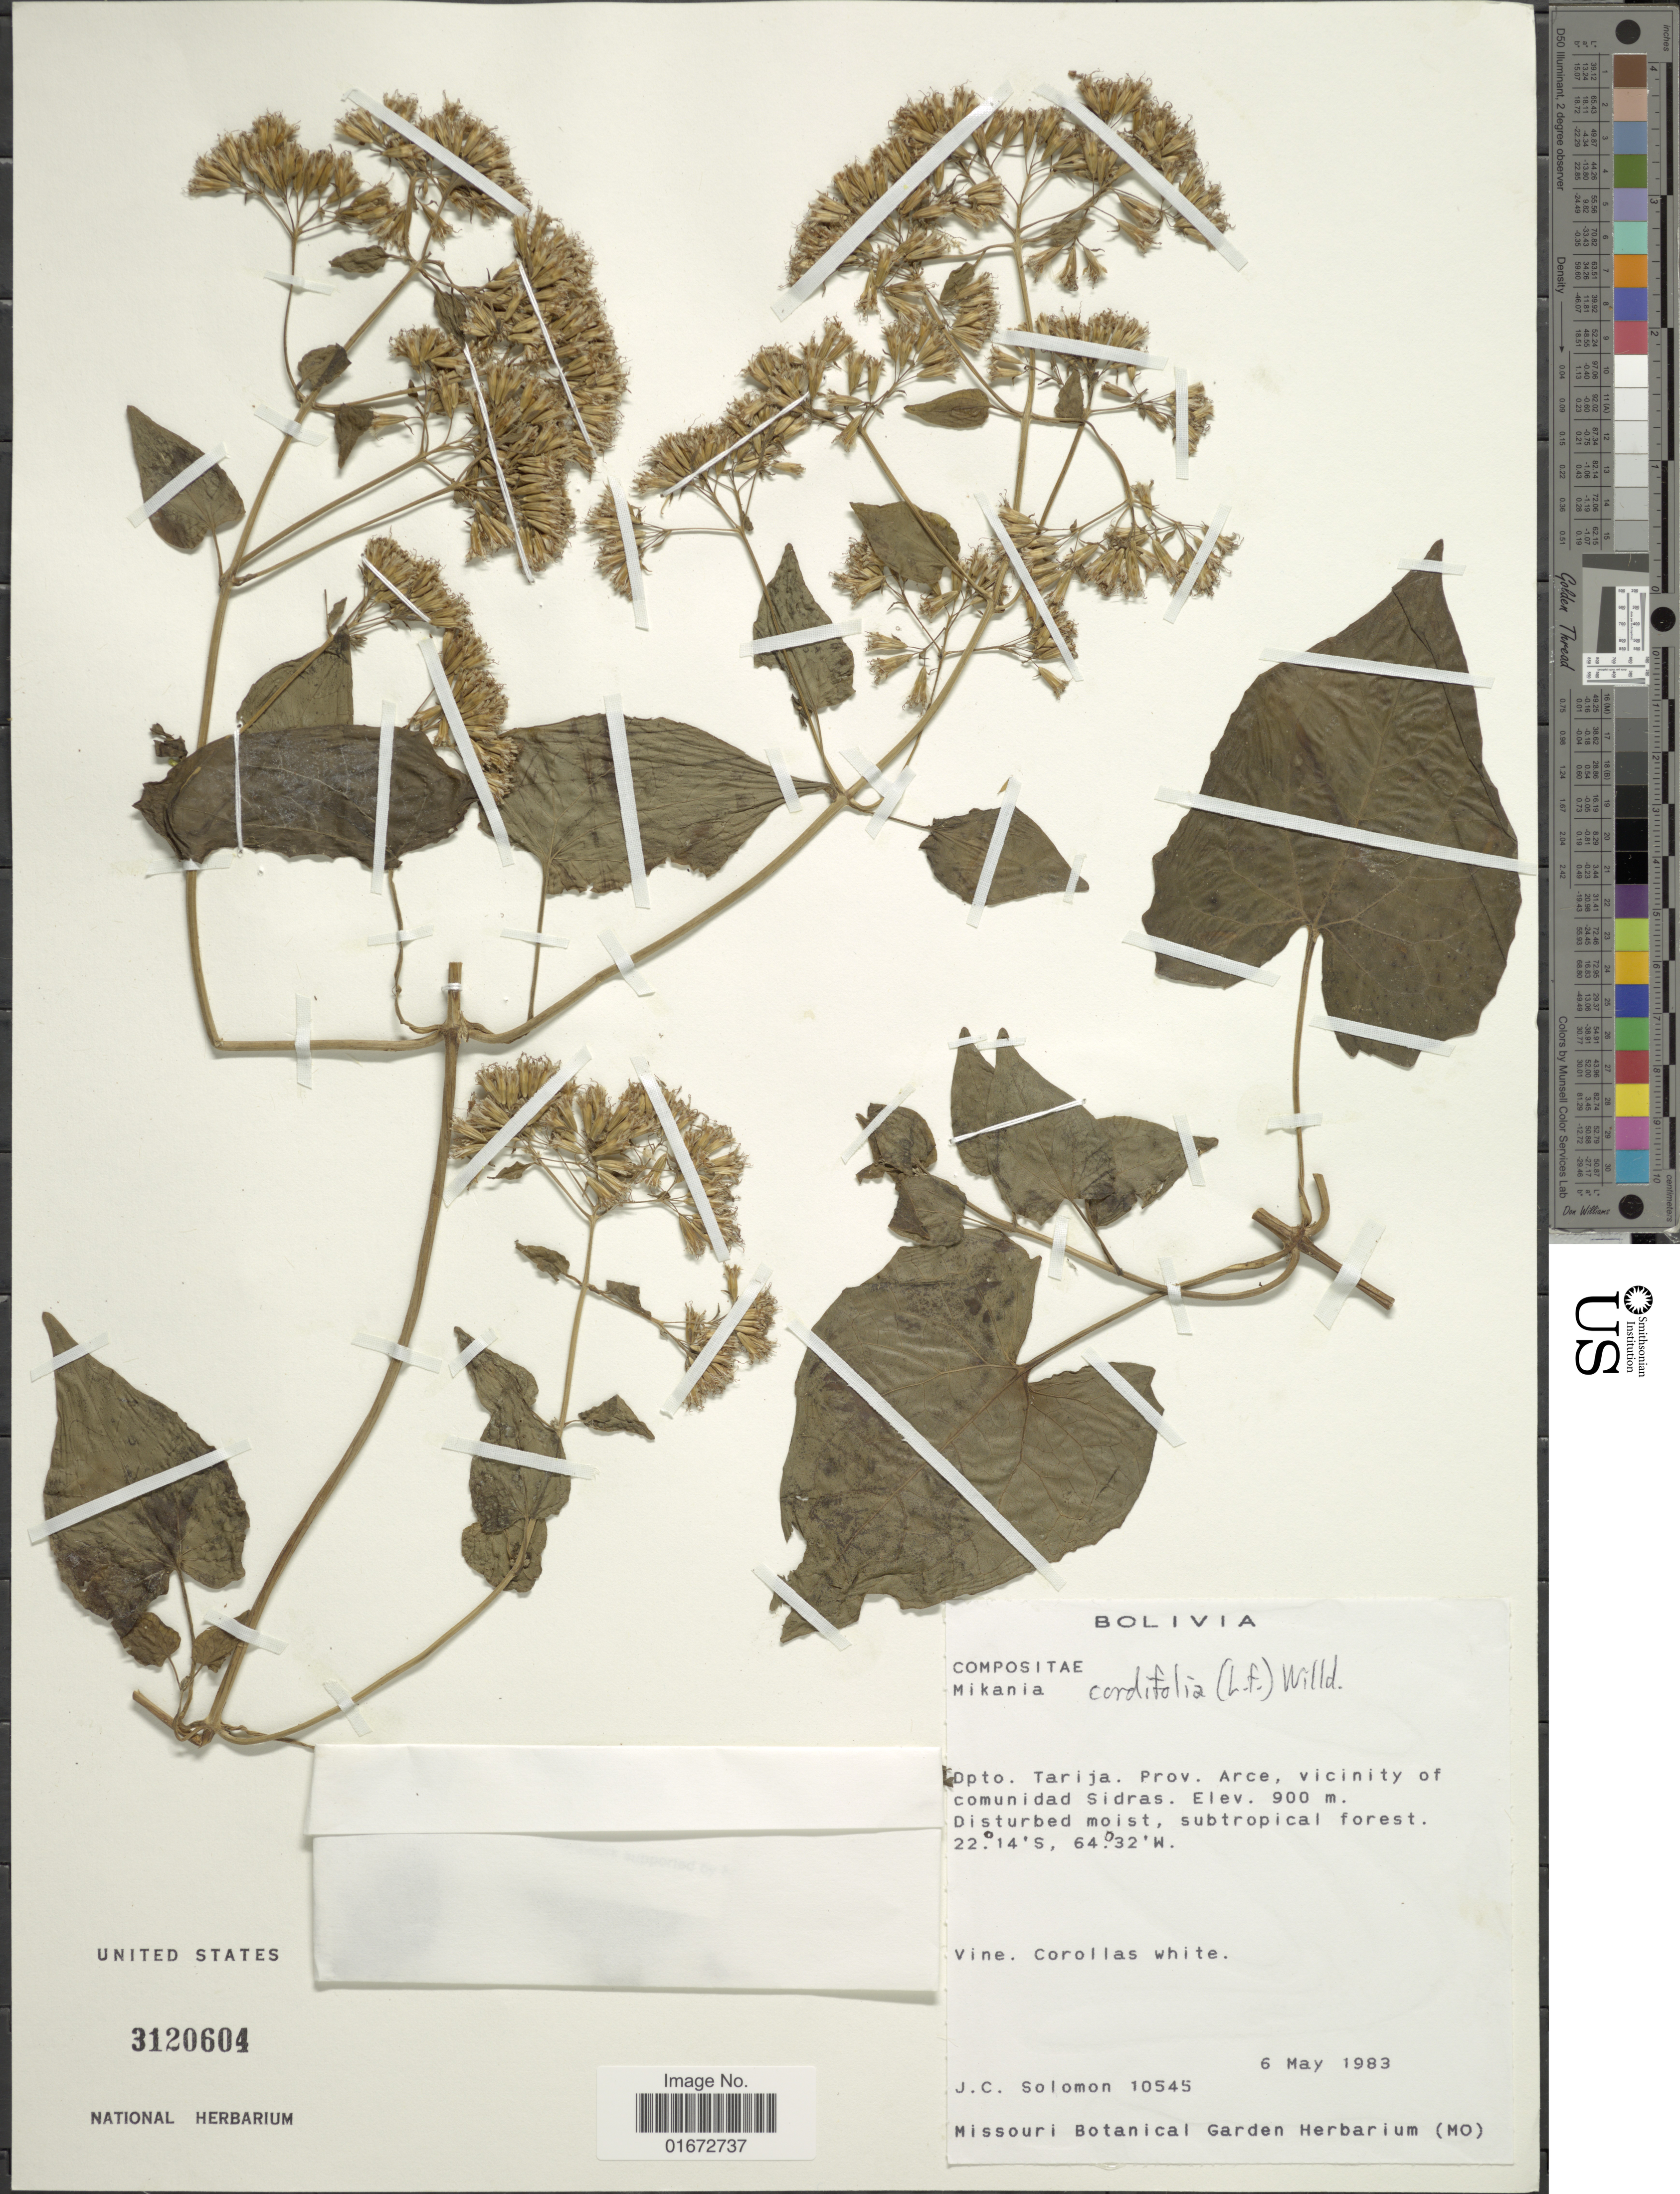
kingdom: Plantae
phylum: Tracheophyta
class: Magnoliopsida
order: Asterales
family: Asteraceae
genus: Mikania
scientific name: Mikania cordifolia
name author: Kunth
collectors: J. C. Solomon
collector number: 10545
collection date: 1983-05-06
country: Bolivia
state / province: Tarija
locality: Dpto. Tarija. Prov. Arce, vicinity of comunidad Sidras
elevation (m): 900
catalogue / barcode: US 3120604